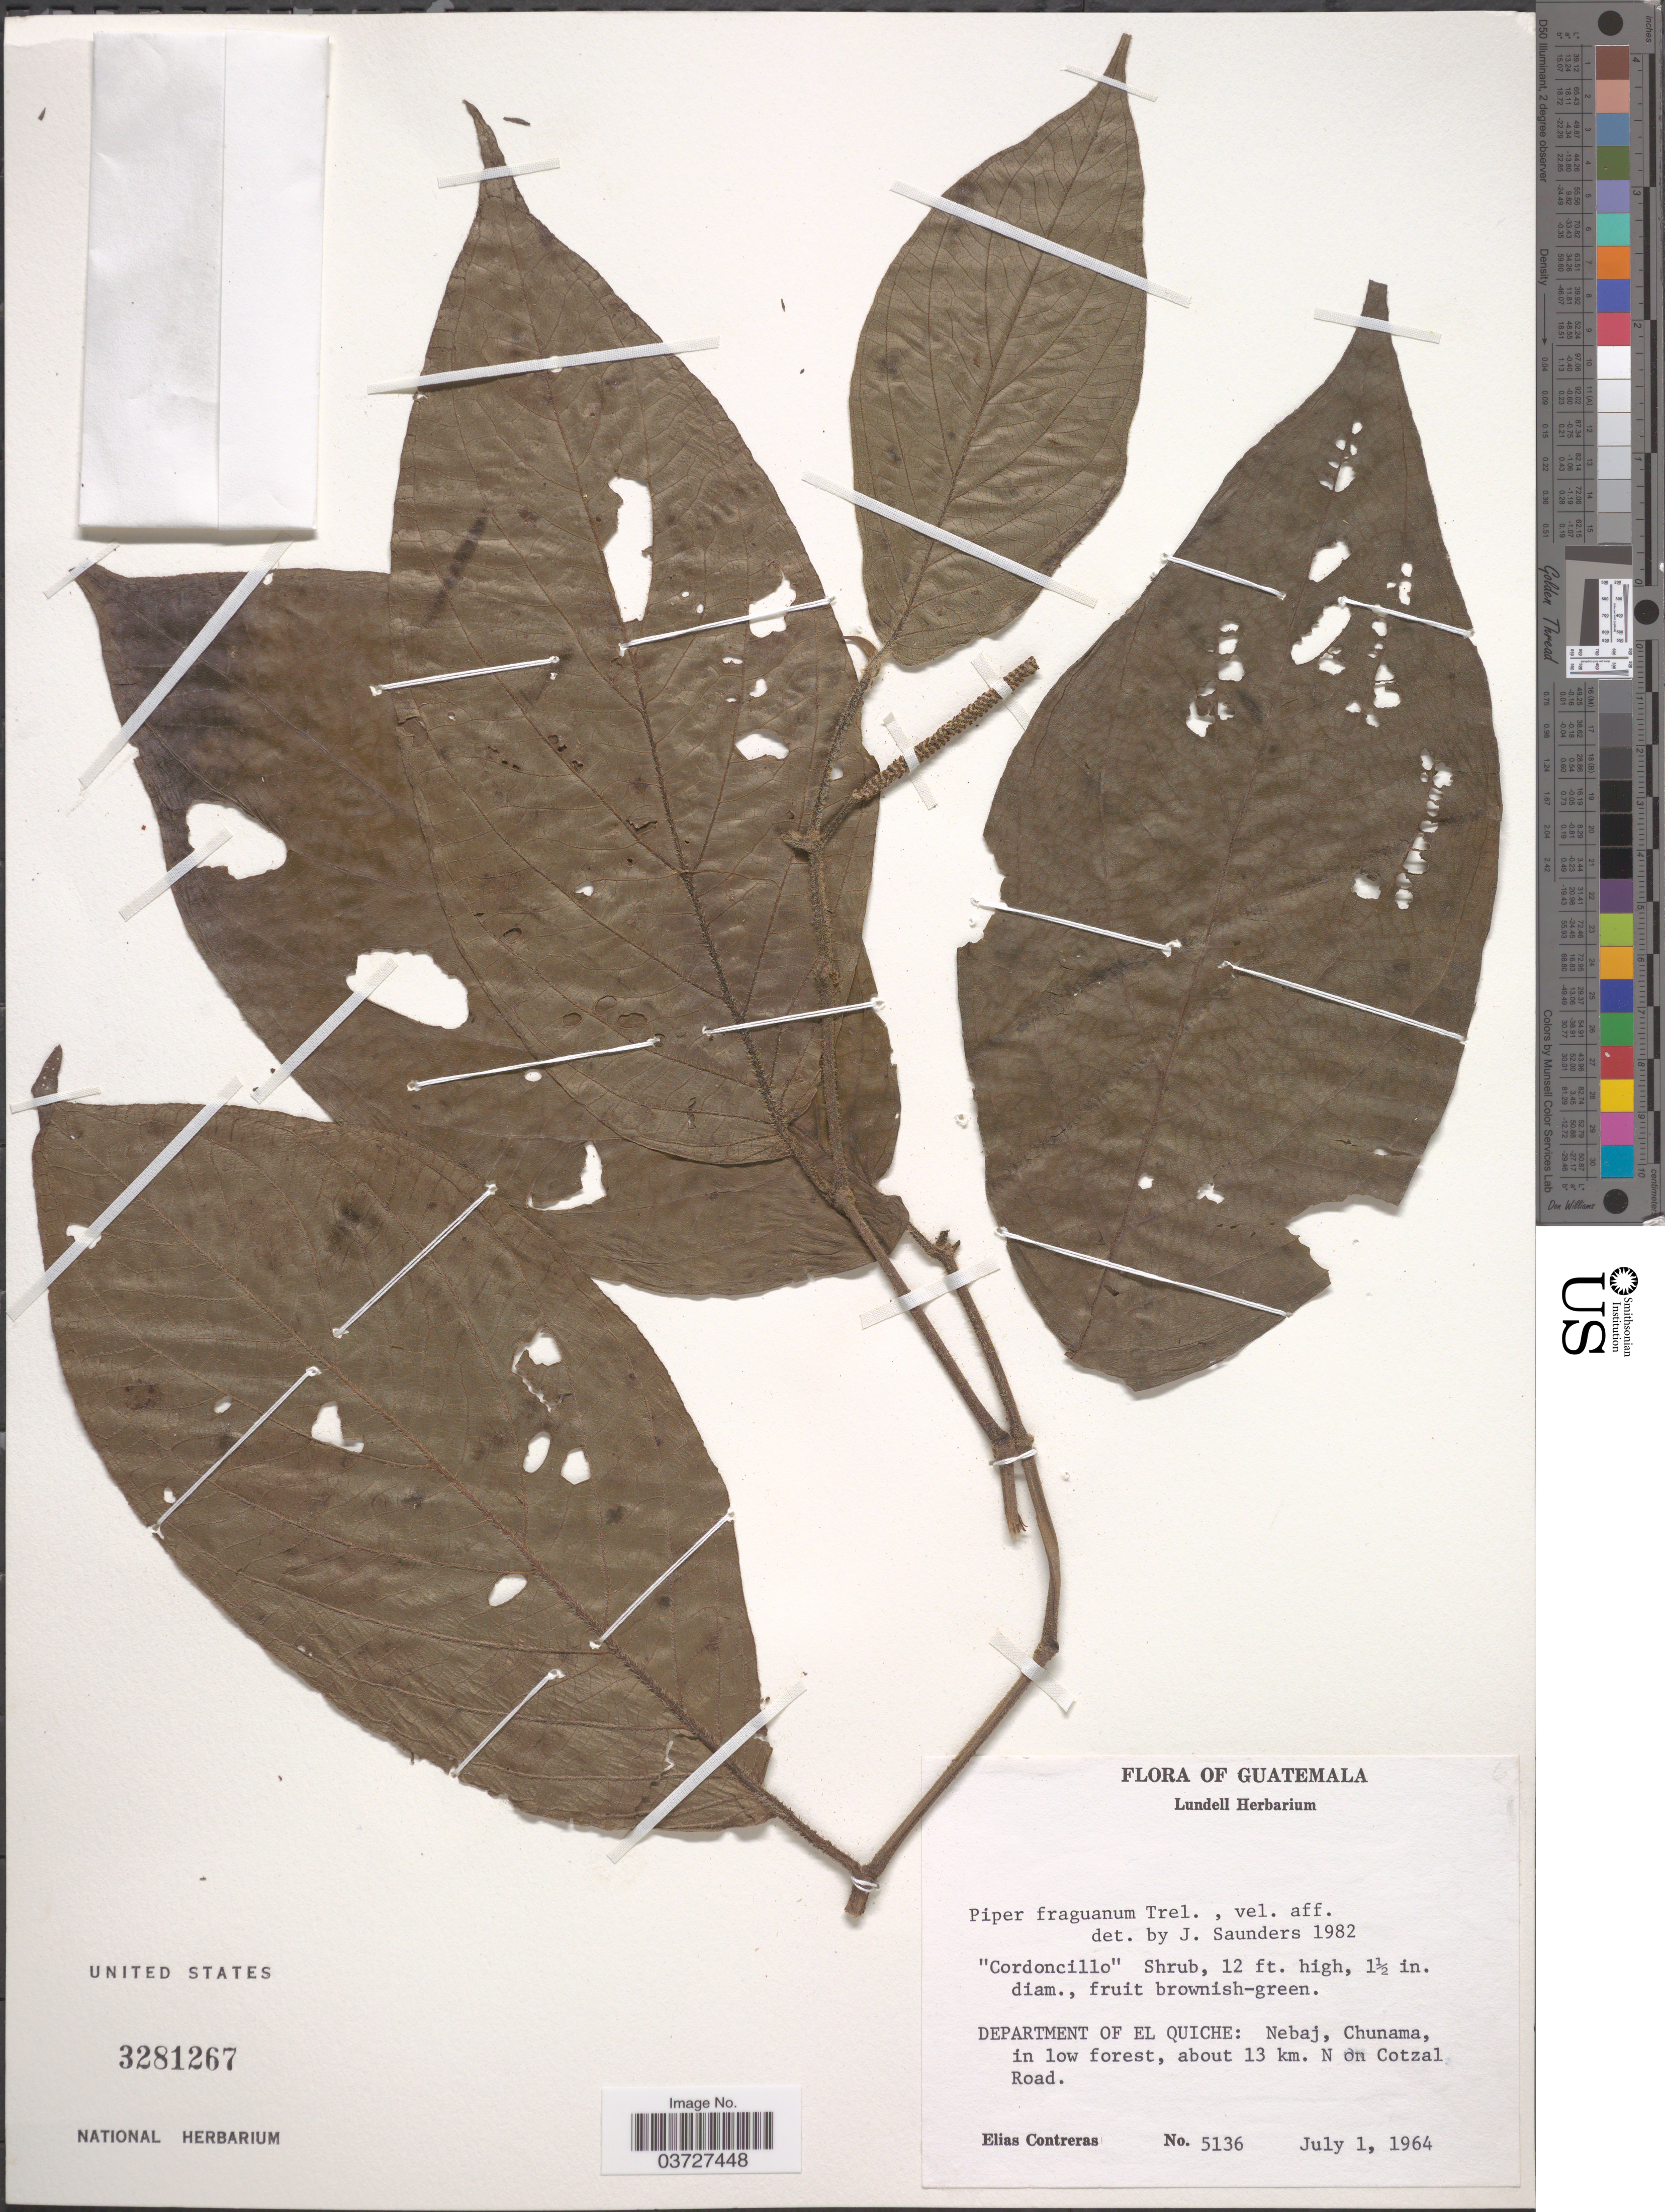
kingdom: Plantae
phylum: Tracheophyta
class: Magnoliopsida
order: Piperales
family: Piperaceae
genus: Piper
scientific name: Piper fraguanum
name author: Trel.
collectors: E. Contreras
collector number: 5136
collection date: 1964-07-01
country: Guatemala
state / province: El Quiche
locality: Department of El Quiche: Nebaj, Chunama, in low forest, about 13 km. N on Cotzal Road.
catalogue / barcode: US 3281267